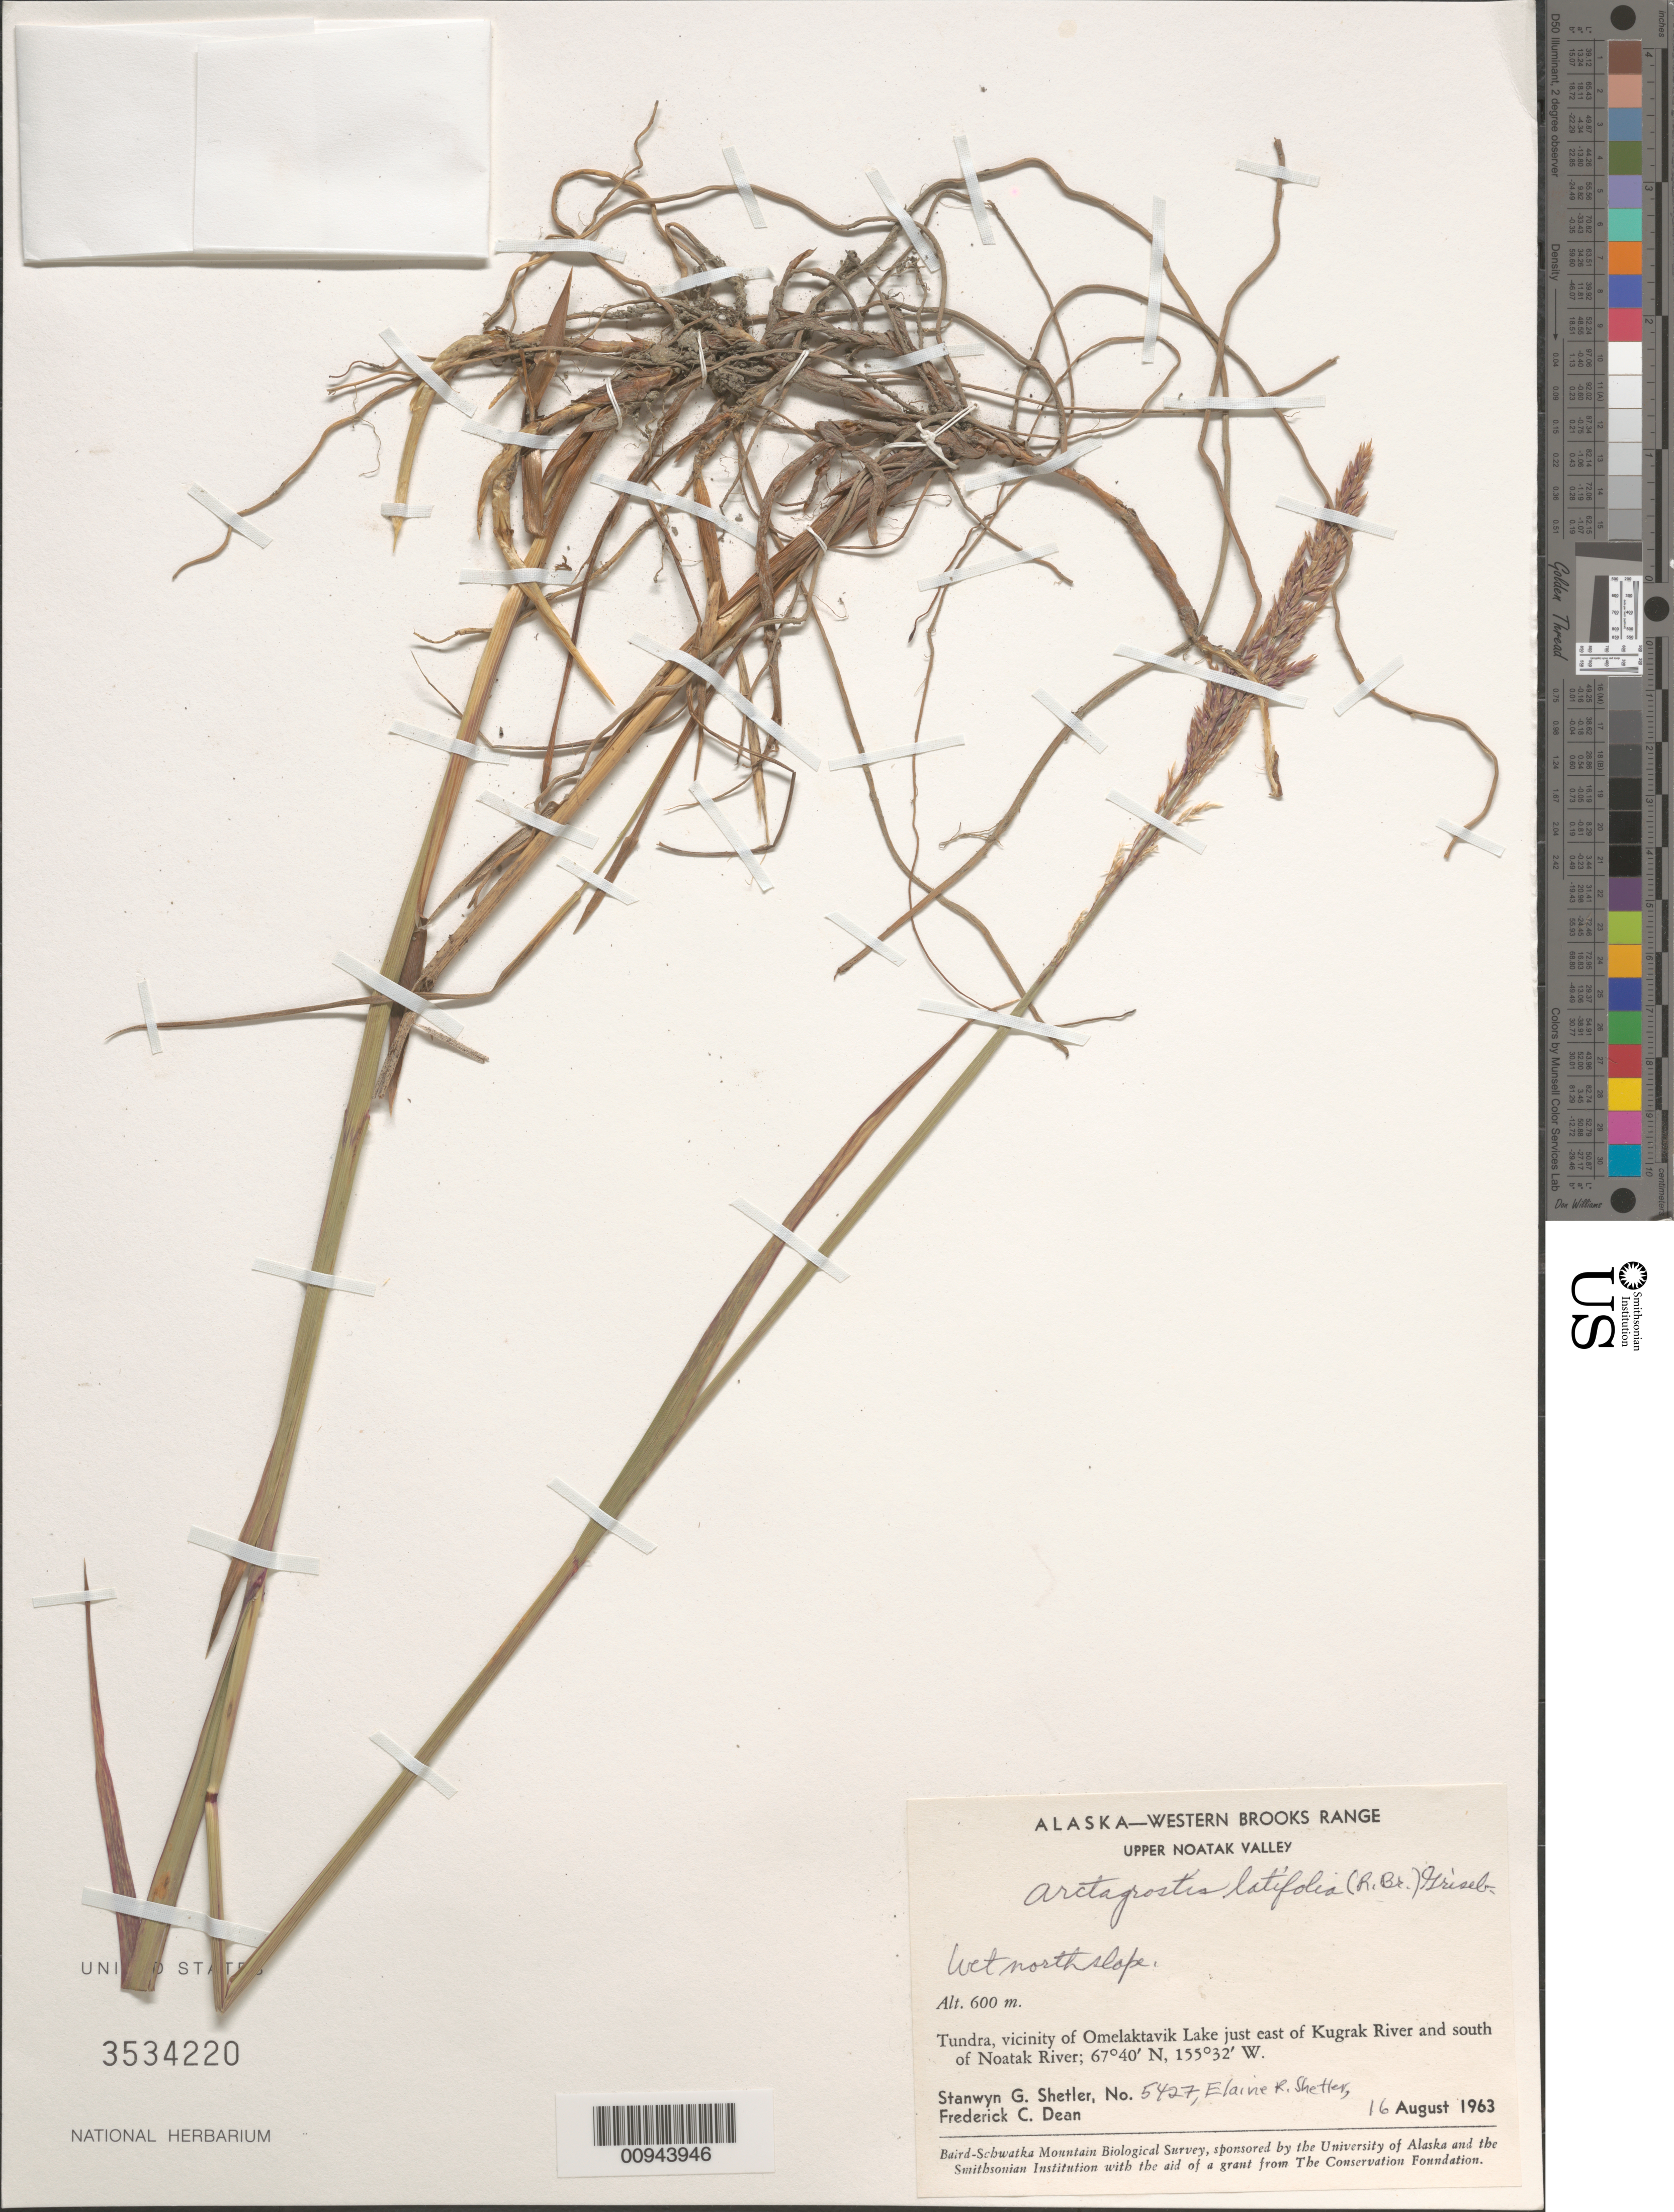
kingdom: Plantae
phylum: Tracheophyta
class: Liliopsida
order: Poales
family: Poaceae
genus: Arctagrostis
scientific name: Arctagrostis latifolia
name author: (R. Br.) Griseb.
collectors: S. Shetler, E. R. Shetler & F. C. Dean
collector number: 5427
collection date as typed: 16 Aug 1963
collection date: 1963-08-16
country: United States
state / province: Alaska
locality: Vicinity of Omelaktavik Lake just east of Kugrak River and south of Noatak River. Western Brooks Range, Upper Noatak Valley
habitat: Tundra. Wet north slope.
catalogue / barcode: US 3534220